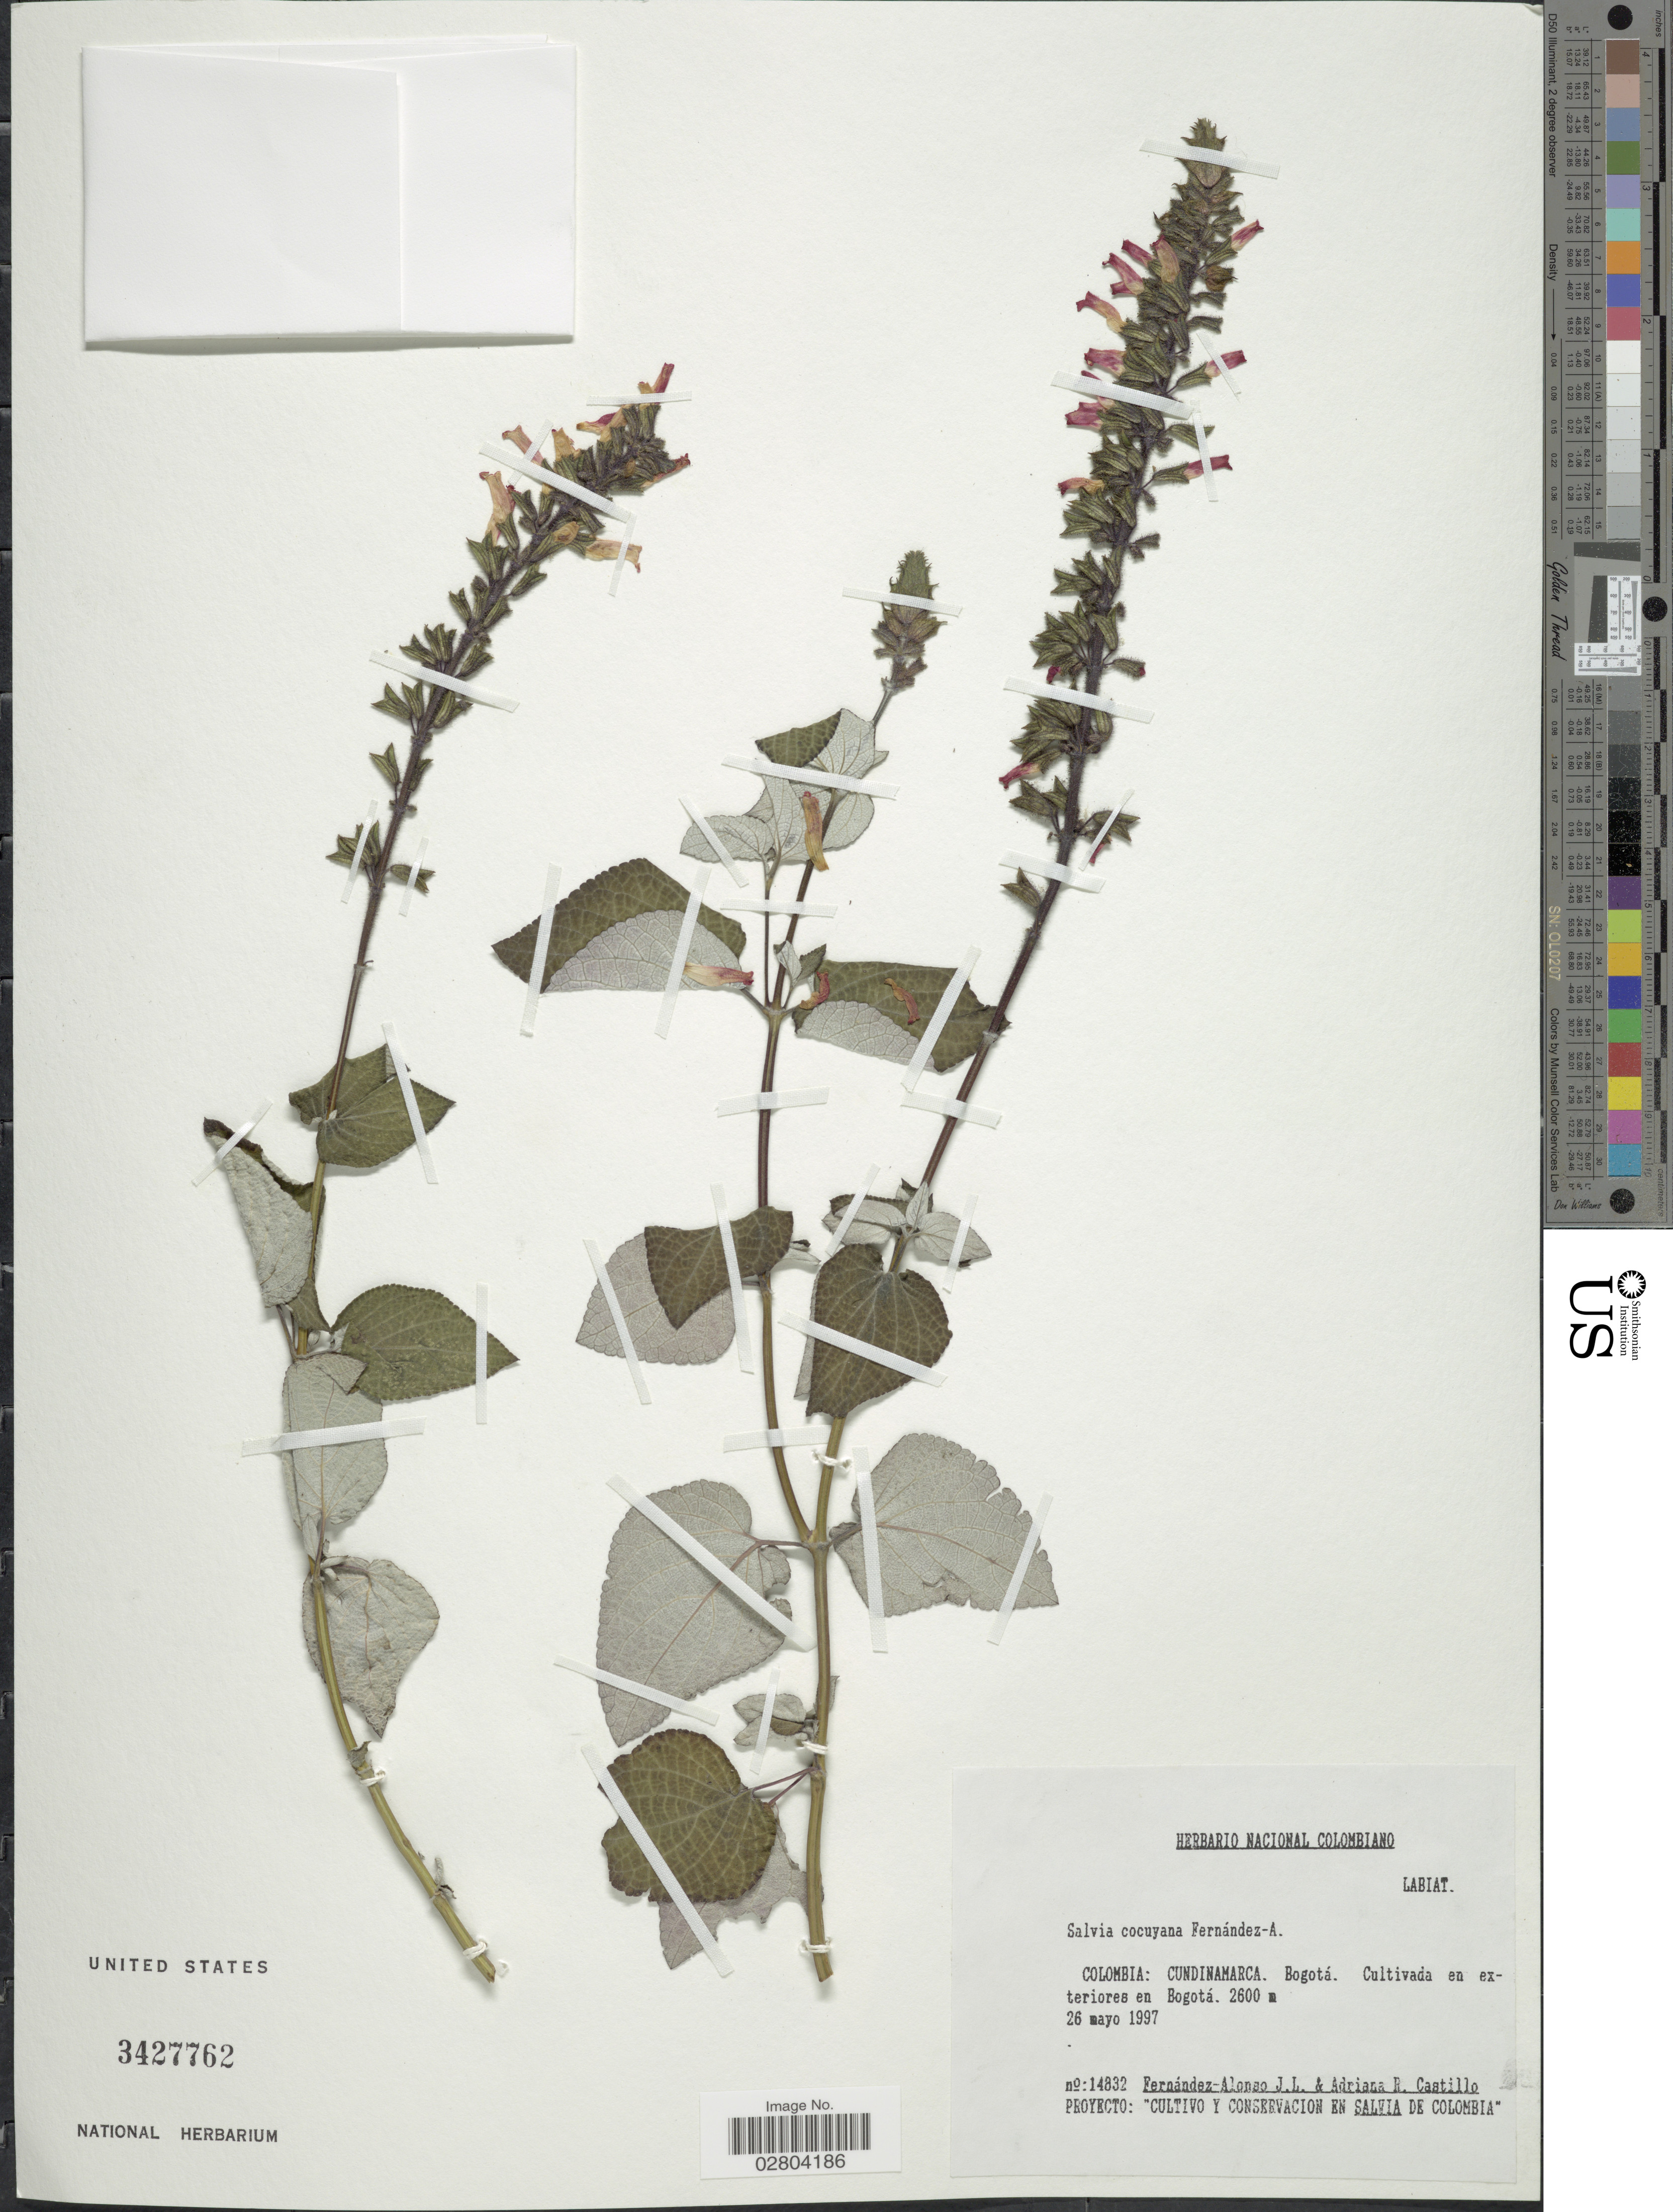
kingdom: Plantae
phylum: Tracheophyta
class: Magnoliopsida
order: Lamiales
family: Lamiaceae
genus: Salvia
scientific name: Salvia cocuyana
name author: Fern. Alonso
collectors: J. L. Fernández-Alonso & Adriana R. Castillo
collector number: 14832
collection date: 1997-05-26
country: Colombia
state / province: Cundinamarca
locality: Bogotá. Cultivada en ex-teriores en Bogotá.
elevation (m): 2600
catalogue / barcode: US 3427762